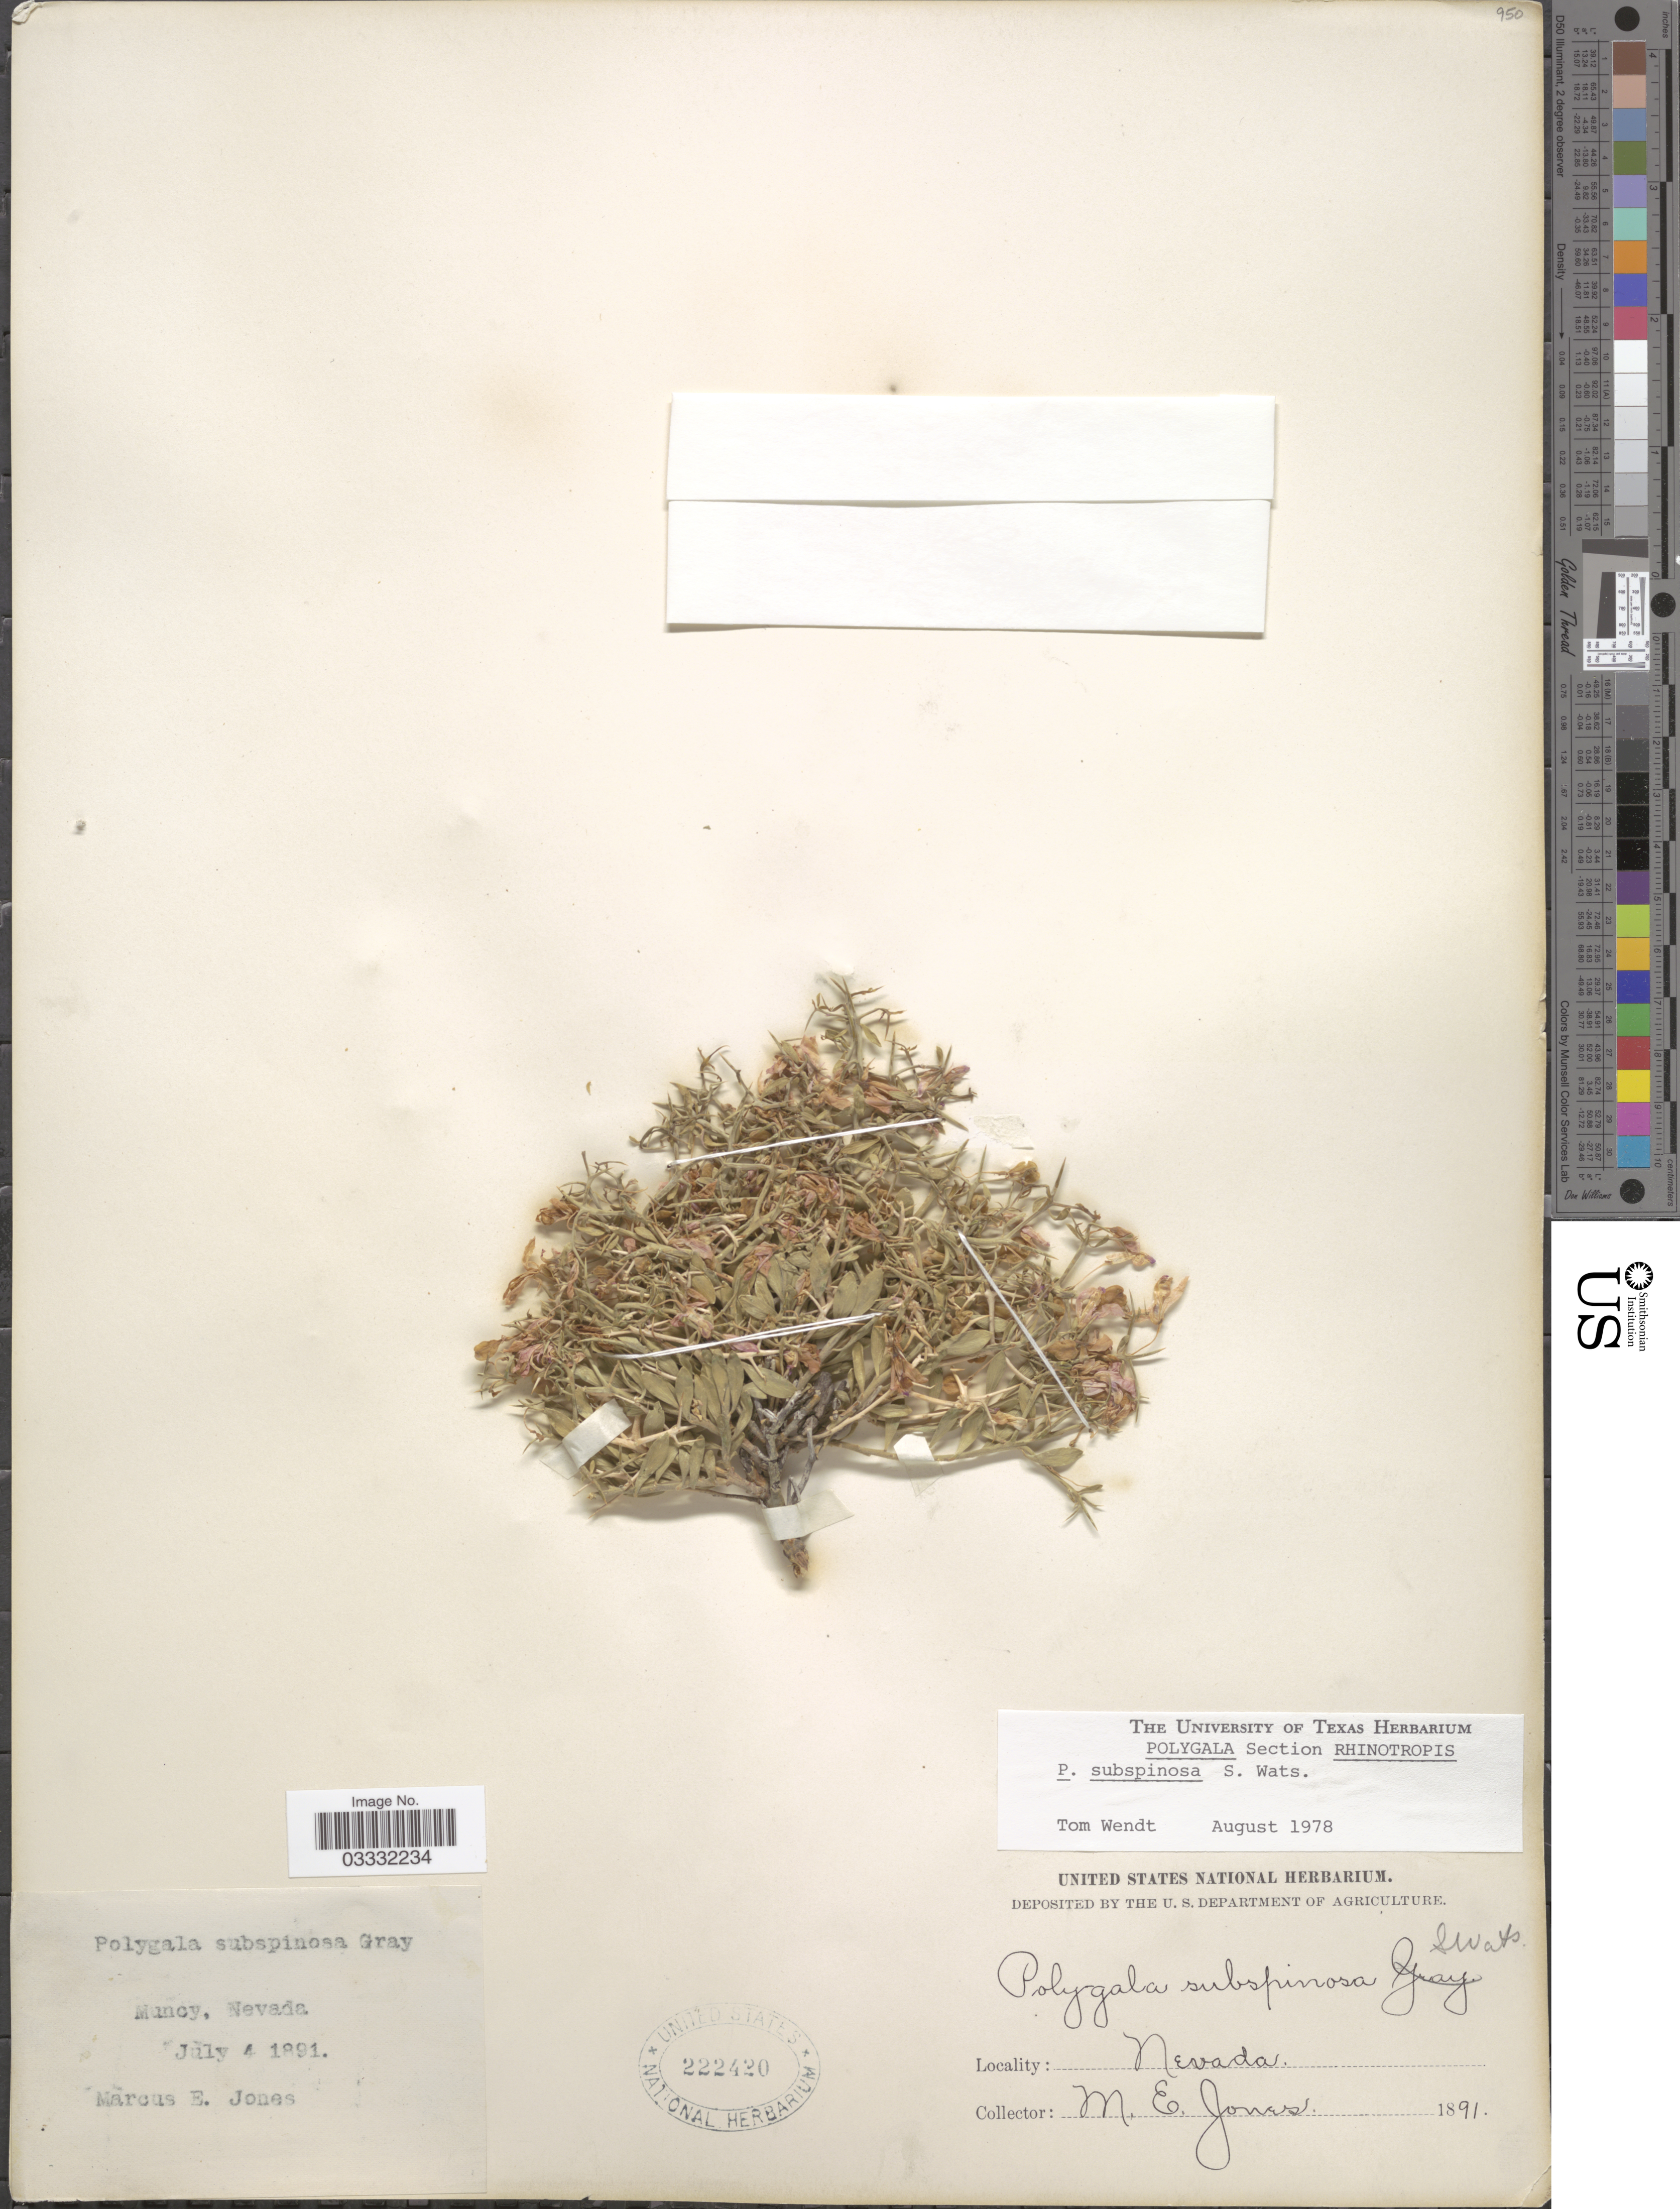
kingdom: Plantae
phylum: Tracheophyta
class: Magnoliopsida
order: Fabales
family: Polygalaceae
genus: Rhinotropis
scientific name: Rhinotropis subspinosa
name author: (S. Watson) J.R. Abbott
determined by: Strong, Mark T., (BOT), Smithsonian Institution - National Museum of Natural History (UNITED STATES)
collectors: M. E. Jones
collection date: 1891-07-04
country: United States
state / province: Nevada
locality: Muncy.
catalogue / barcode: US 222420